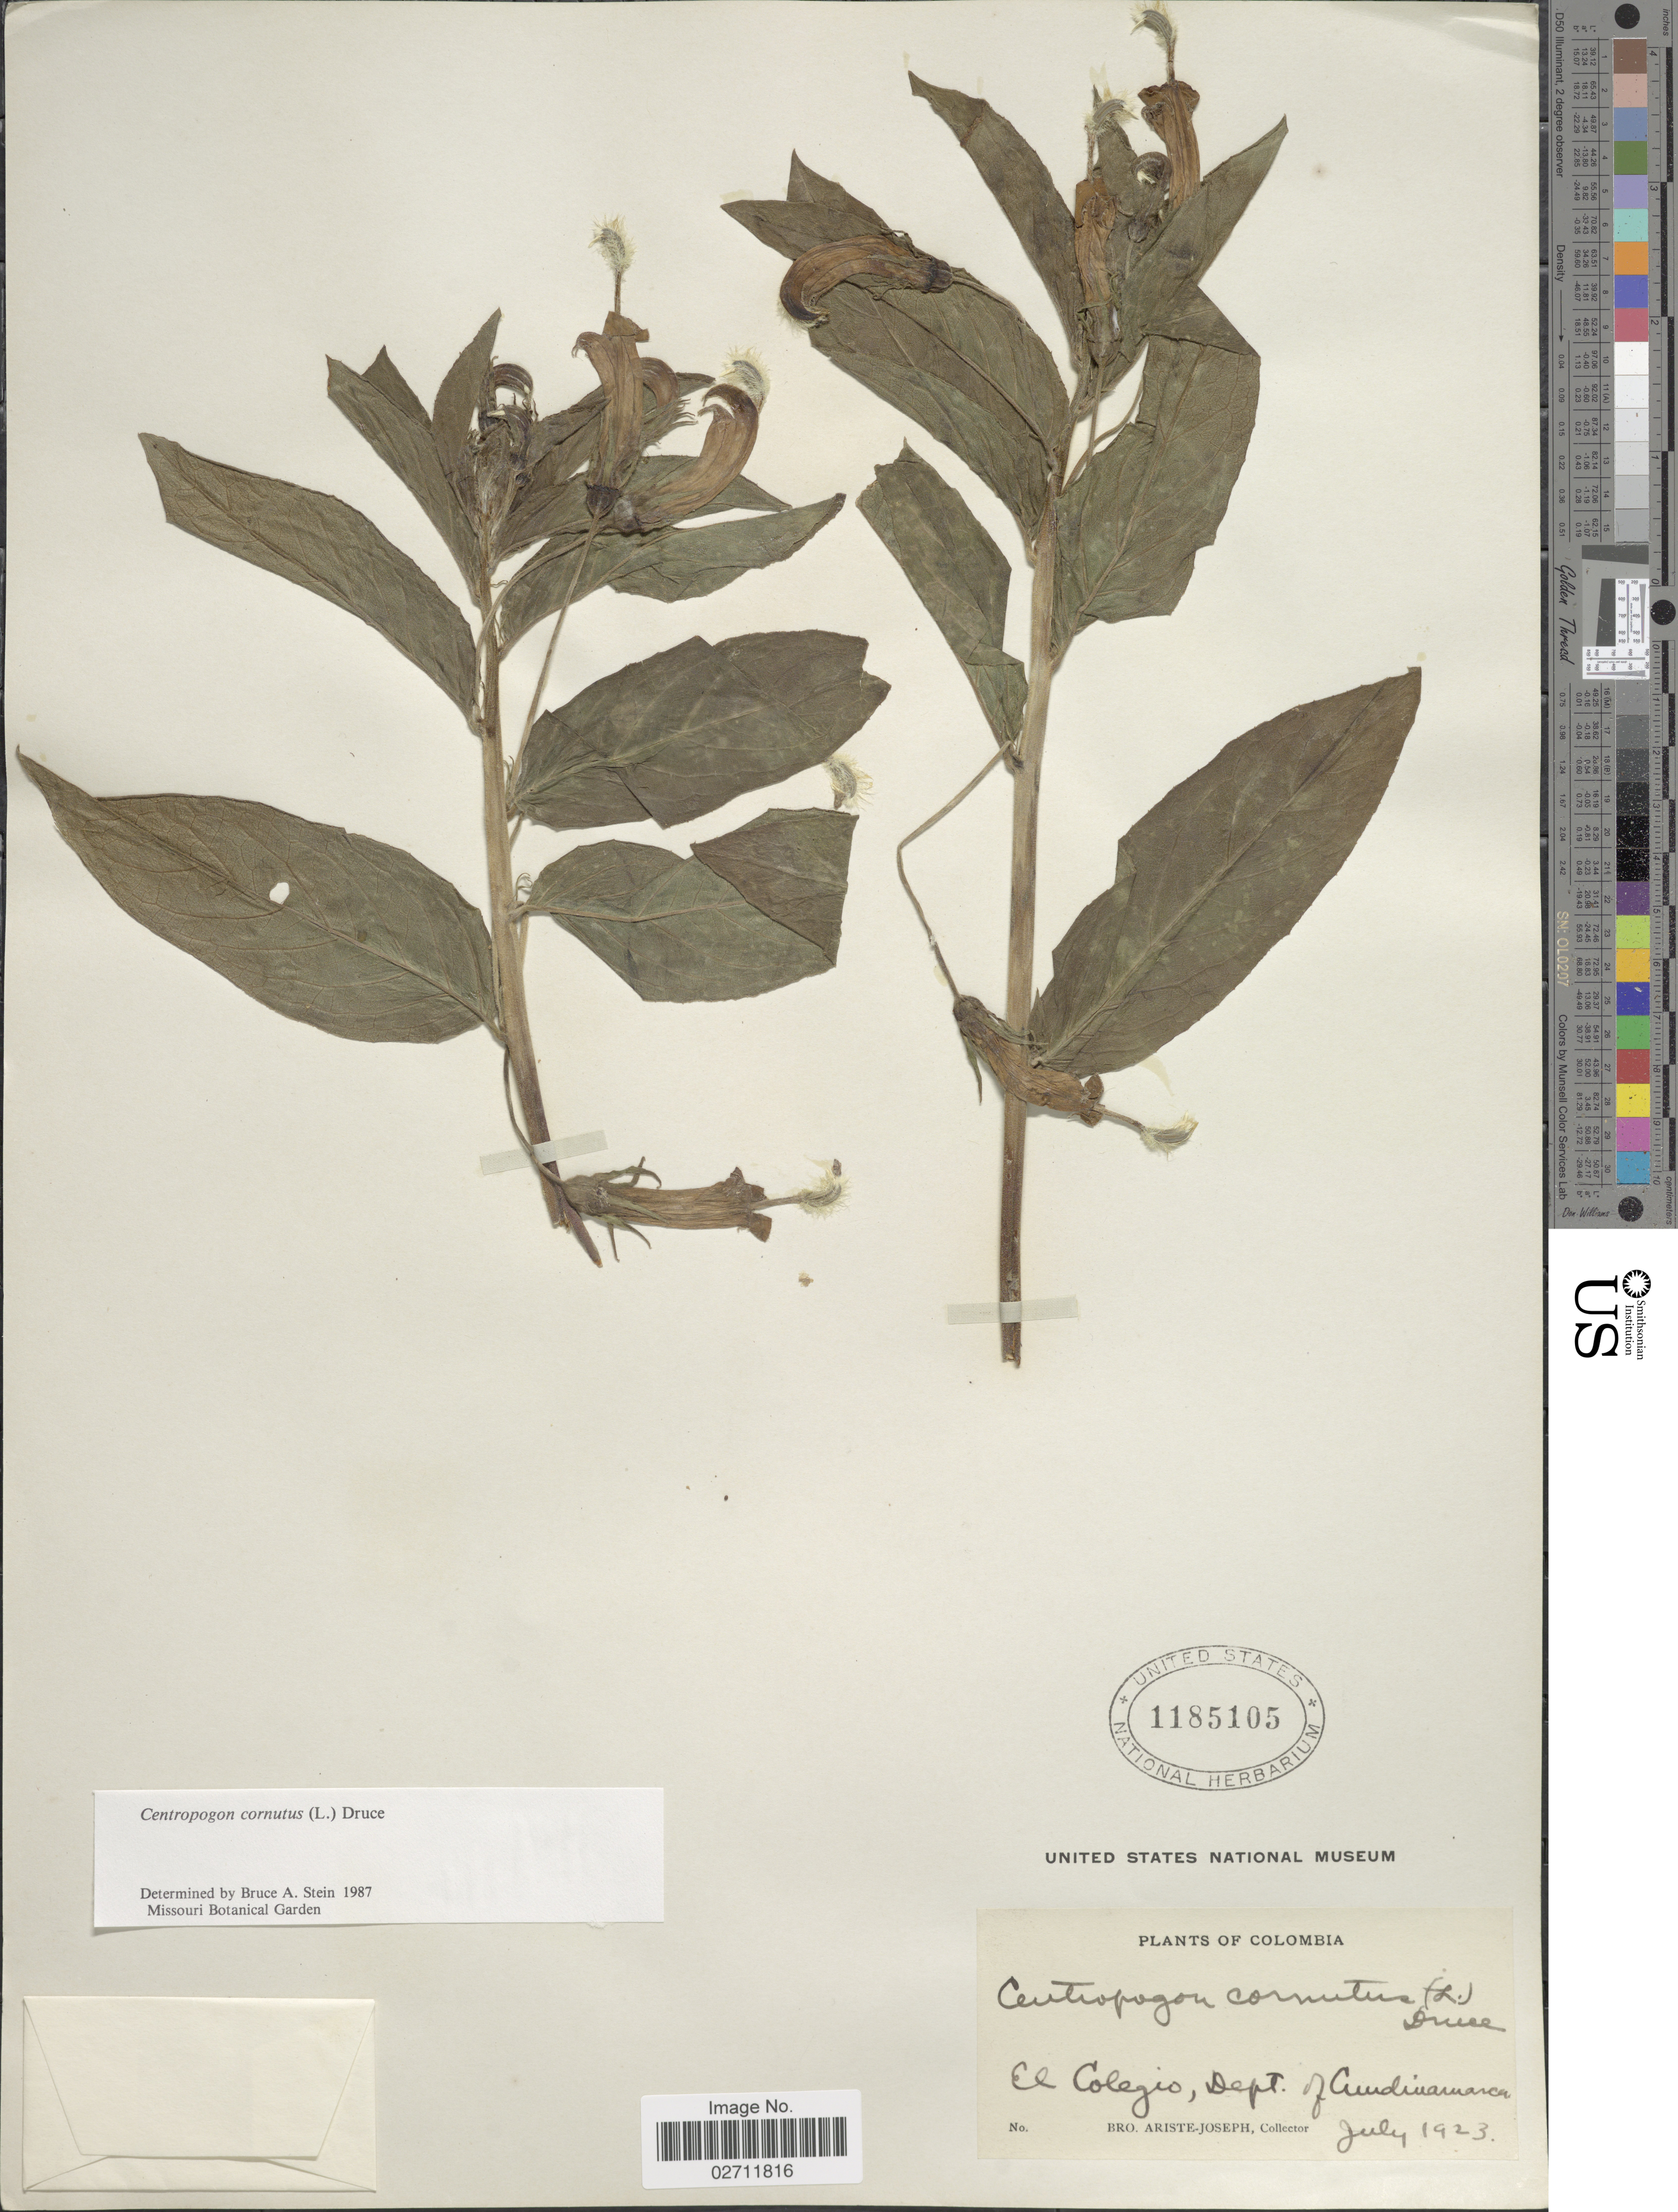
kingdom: Plantae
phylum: Tracheophyta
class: Magnoliopsida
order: Asterales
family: Campanulaceae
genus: Centropogon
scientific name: Centropogon cornutus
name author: (L.) Druce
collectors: Bro. Ariste-Joseph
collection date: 1923-07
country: Colombia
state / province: Cundinamarca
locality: El Colegio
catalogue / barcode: US 185105